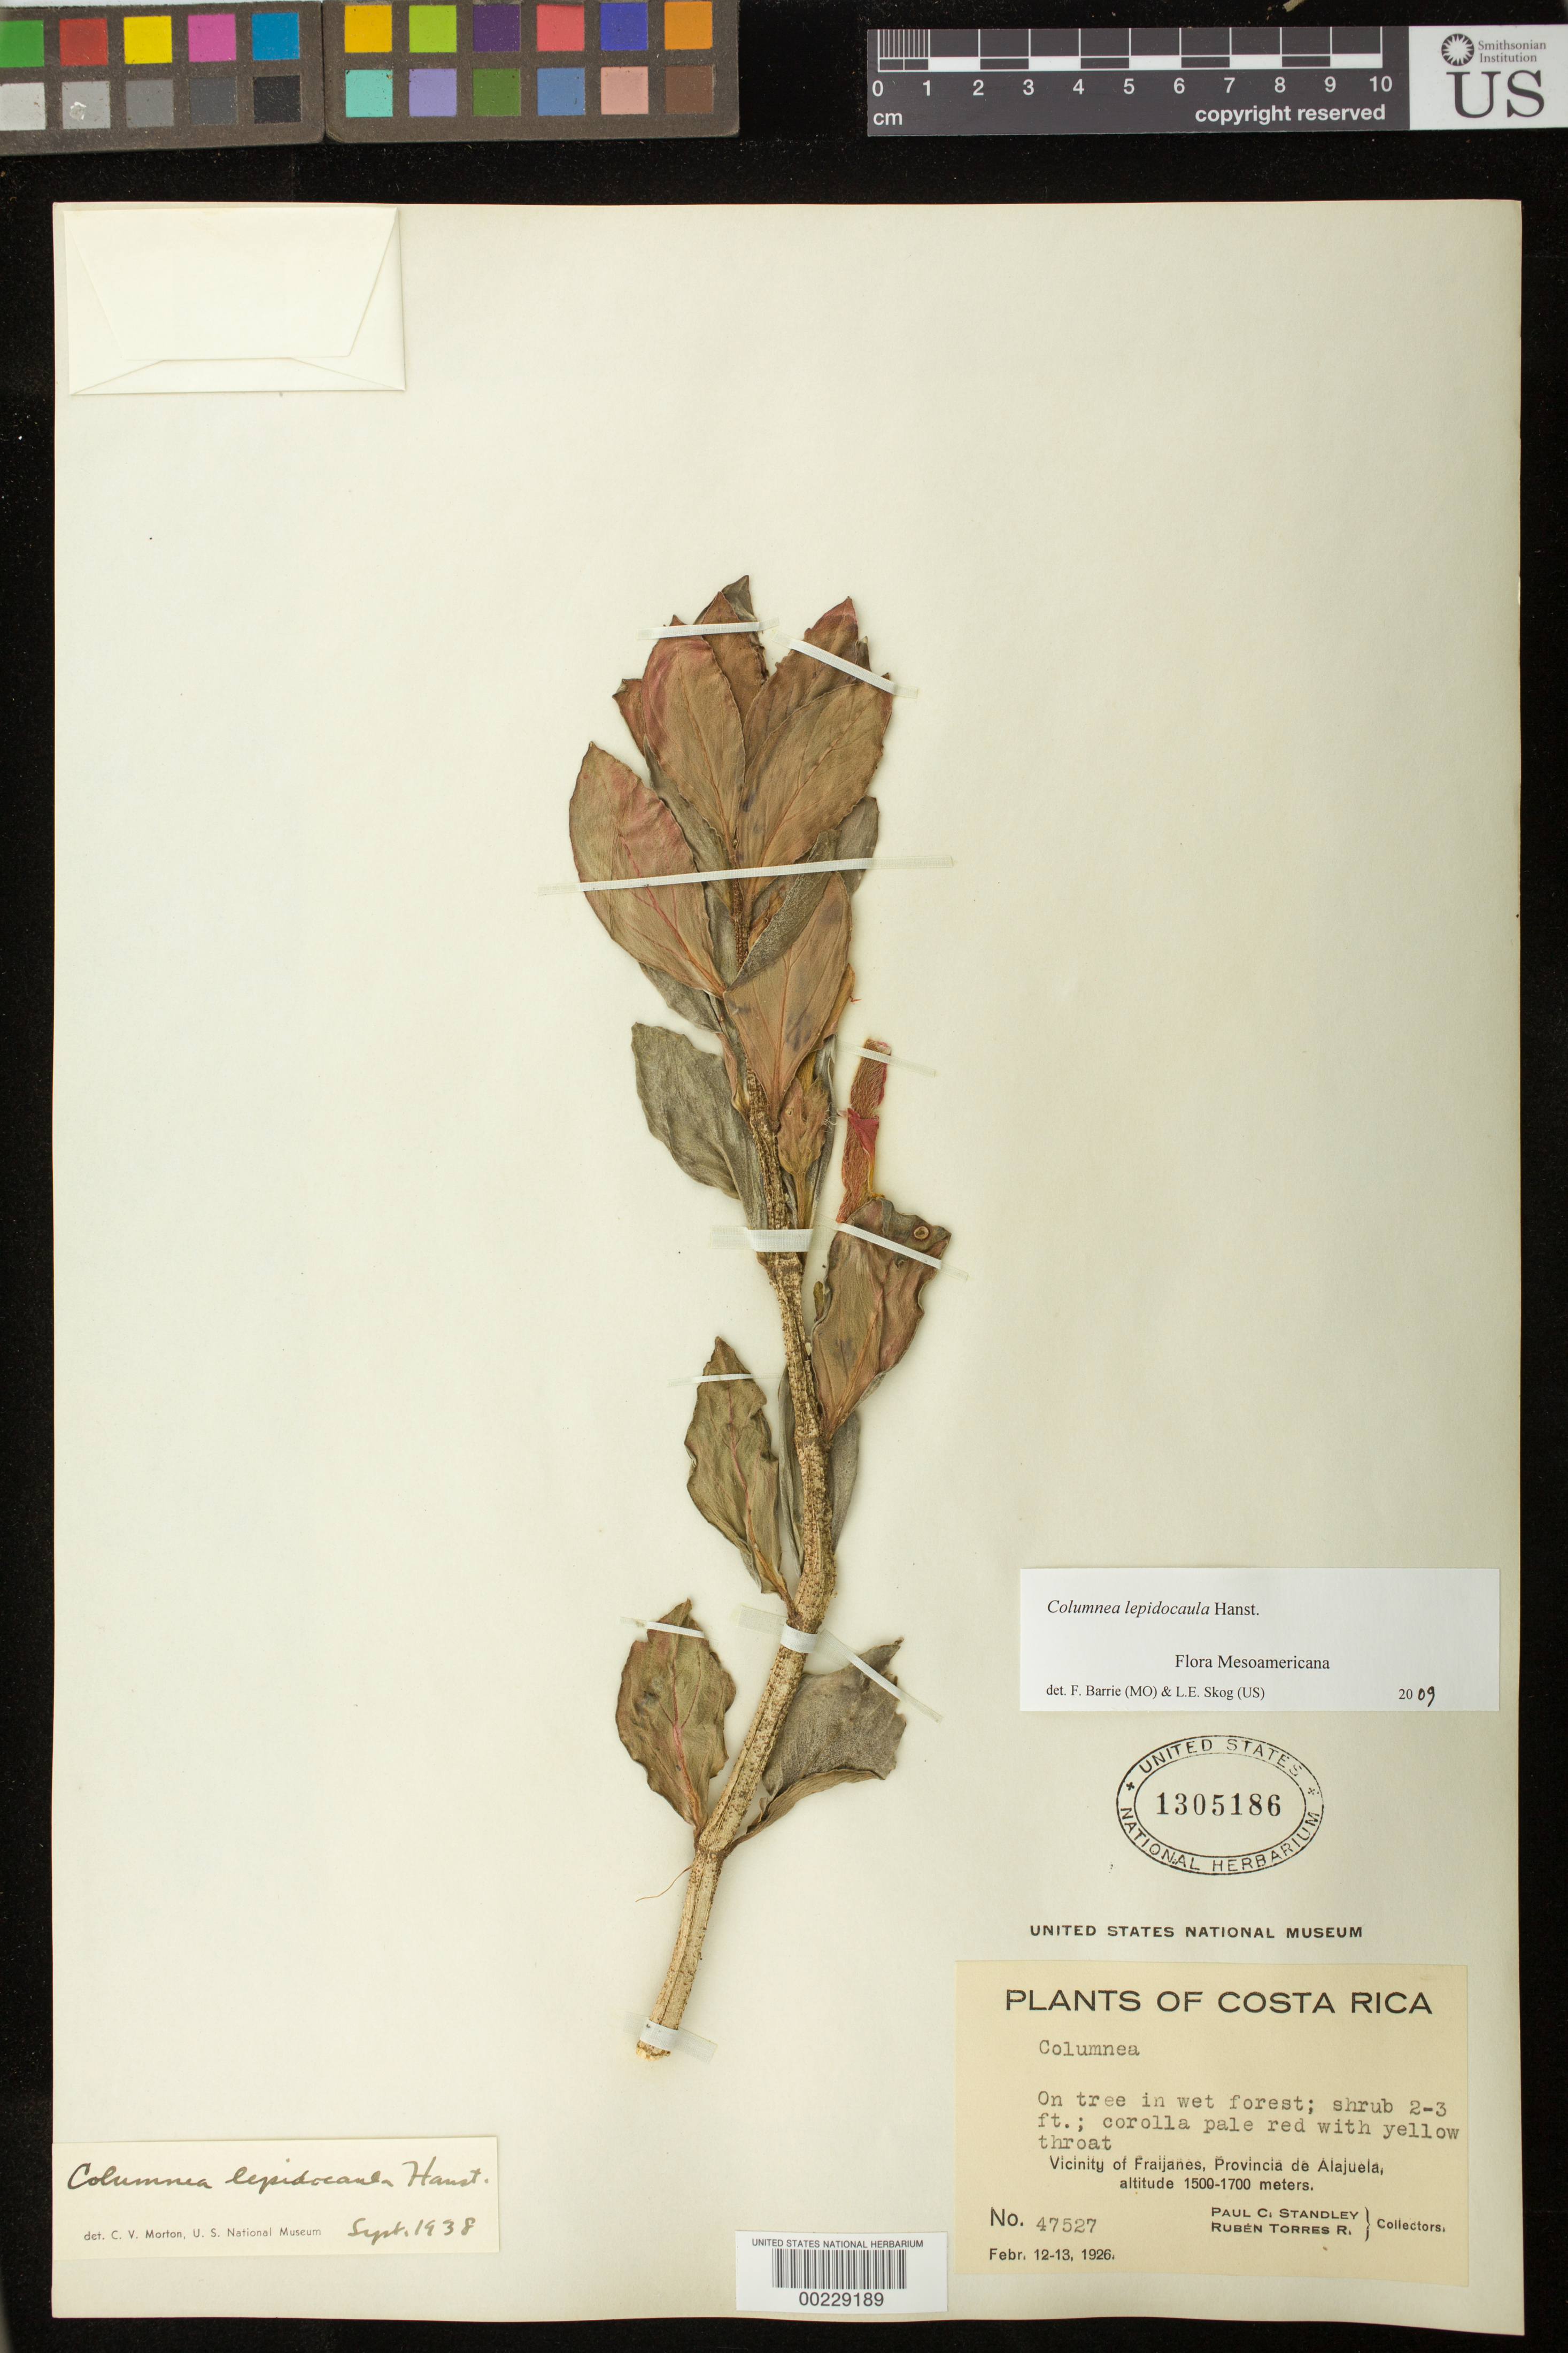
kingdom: Plantae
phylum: Tracheophyta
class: Magnoliopsida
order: Lamiales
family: Gesneriaceae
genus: Columnea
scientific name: Columnea lepidocaula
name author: Hanst.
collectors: P. C. Standley & R. Torres R.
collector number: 47527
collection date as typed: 12-13 Feb 1926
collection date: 1926-02-12/1926-02-13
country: Costa Rica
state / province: Alajuela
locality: Vicinity of Fraijanes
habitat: On tree in wet forest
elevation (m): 1500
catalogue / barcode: US 1305186